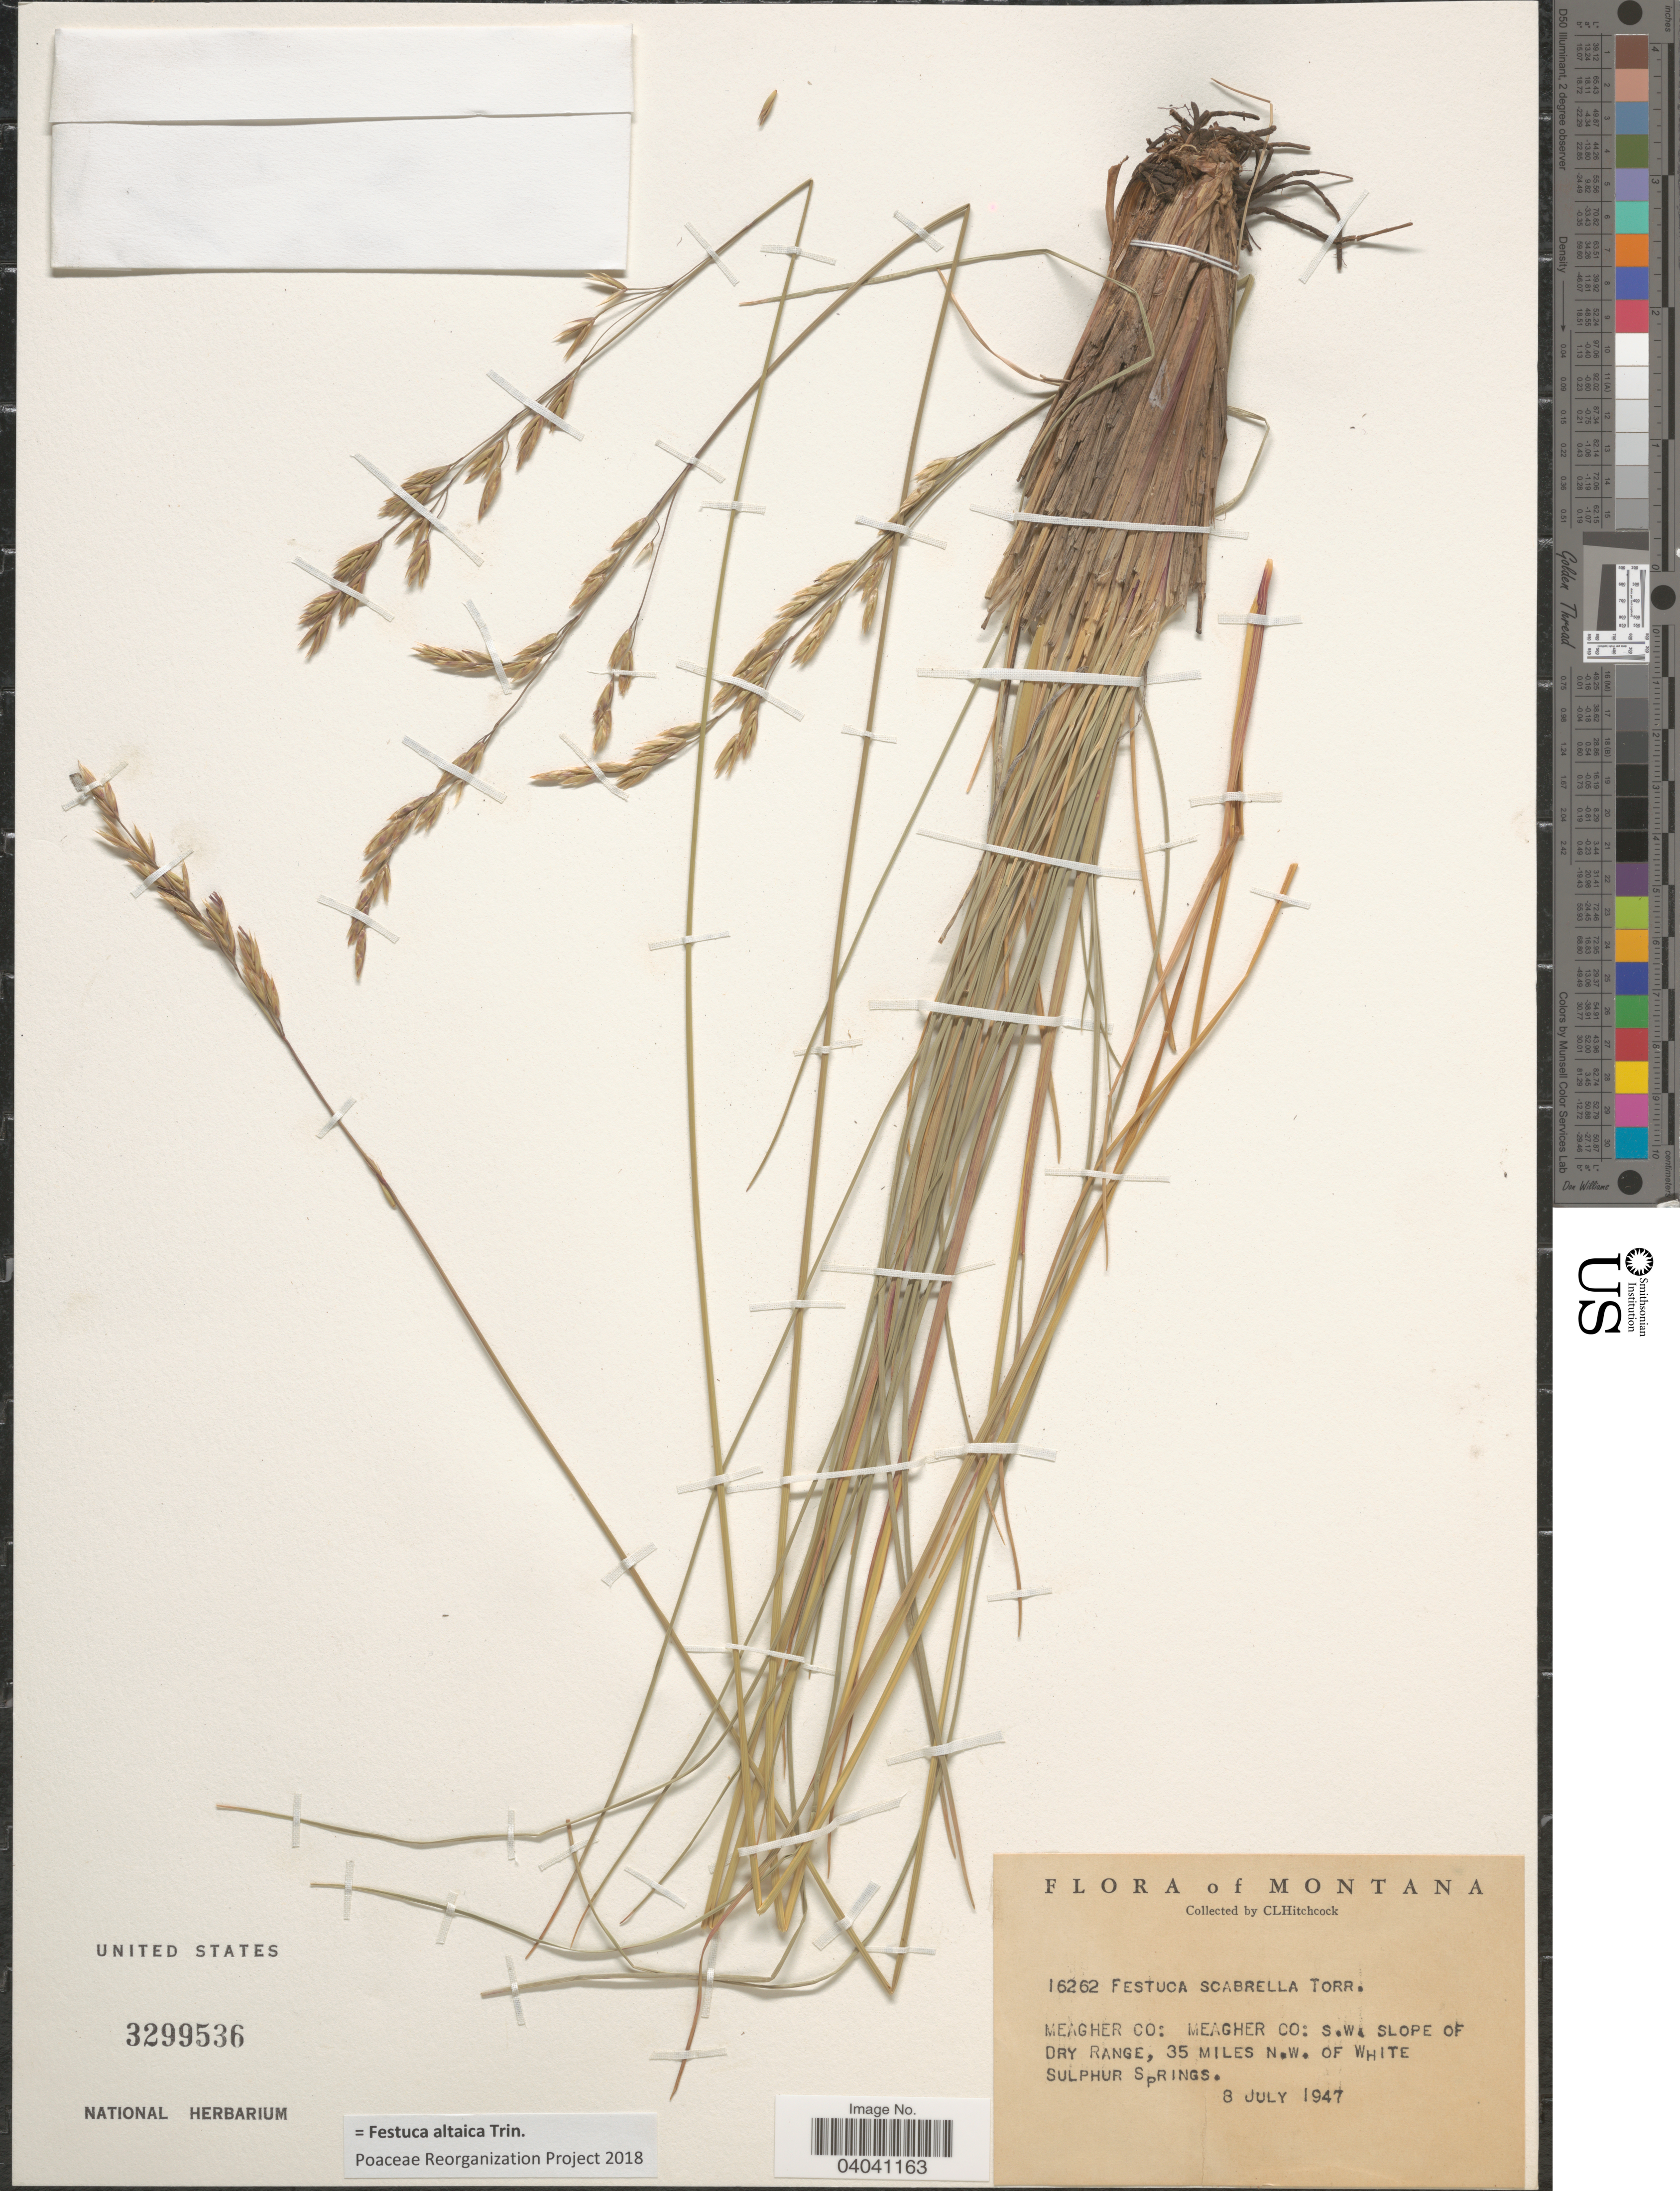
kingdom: Plantae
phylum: Tracheophyta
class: Liliopsida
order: Poales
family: Poaceae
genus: Festuca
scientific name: Festuca altaica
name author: Trin.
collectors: C. L. Hitchcock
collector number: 16262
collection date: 1947-07-08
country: United States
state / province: Montana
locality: Meagher Co: Meagher Co: S.W. Slope of Dry Range, 35 miles N.W. of White Sulphur Springs.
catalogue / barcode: US 3299536